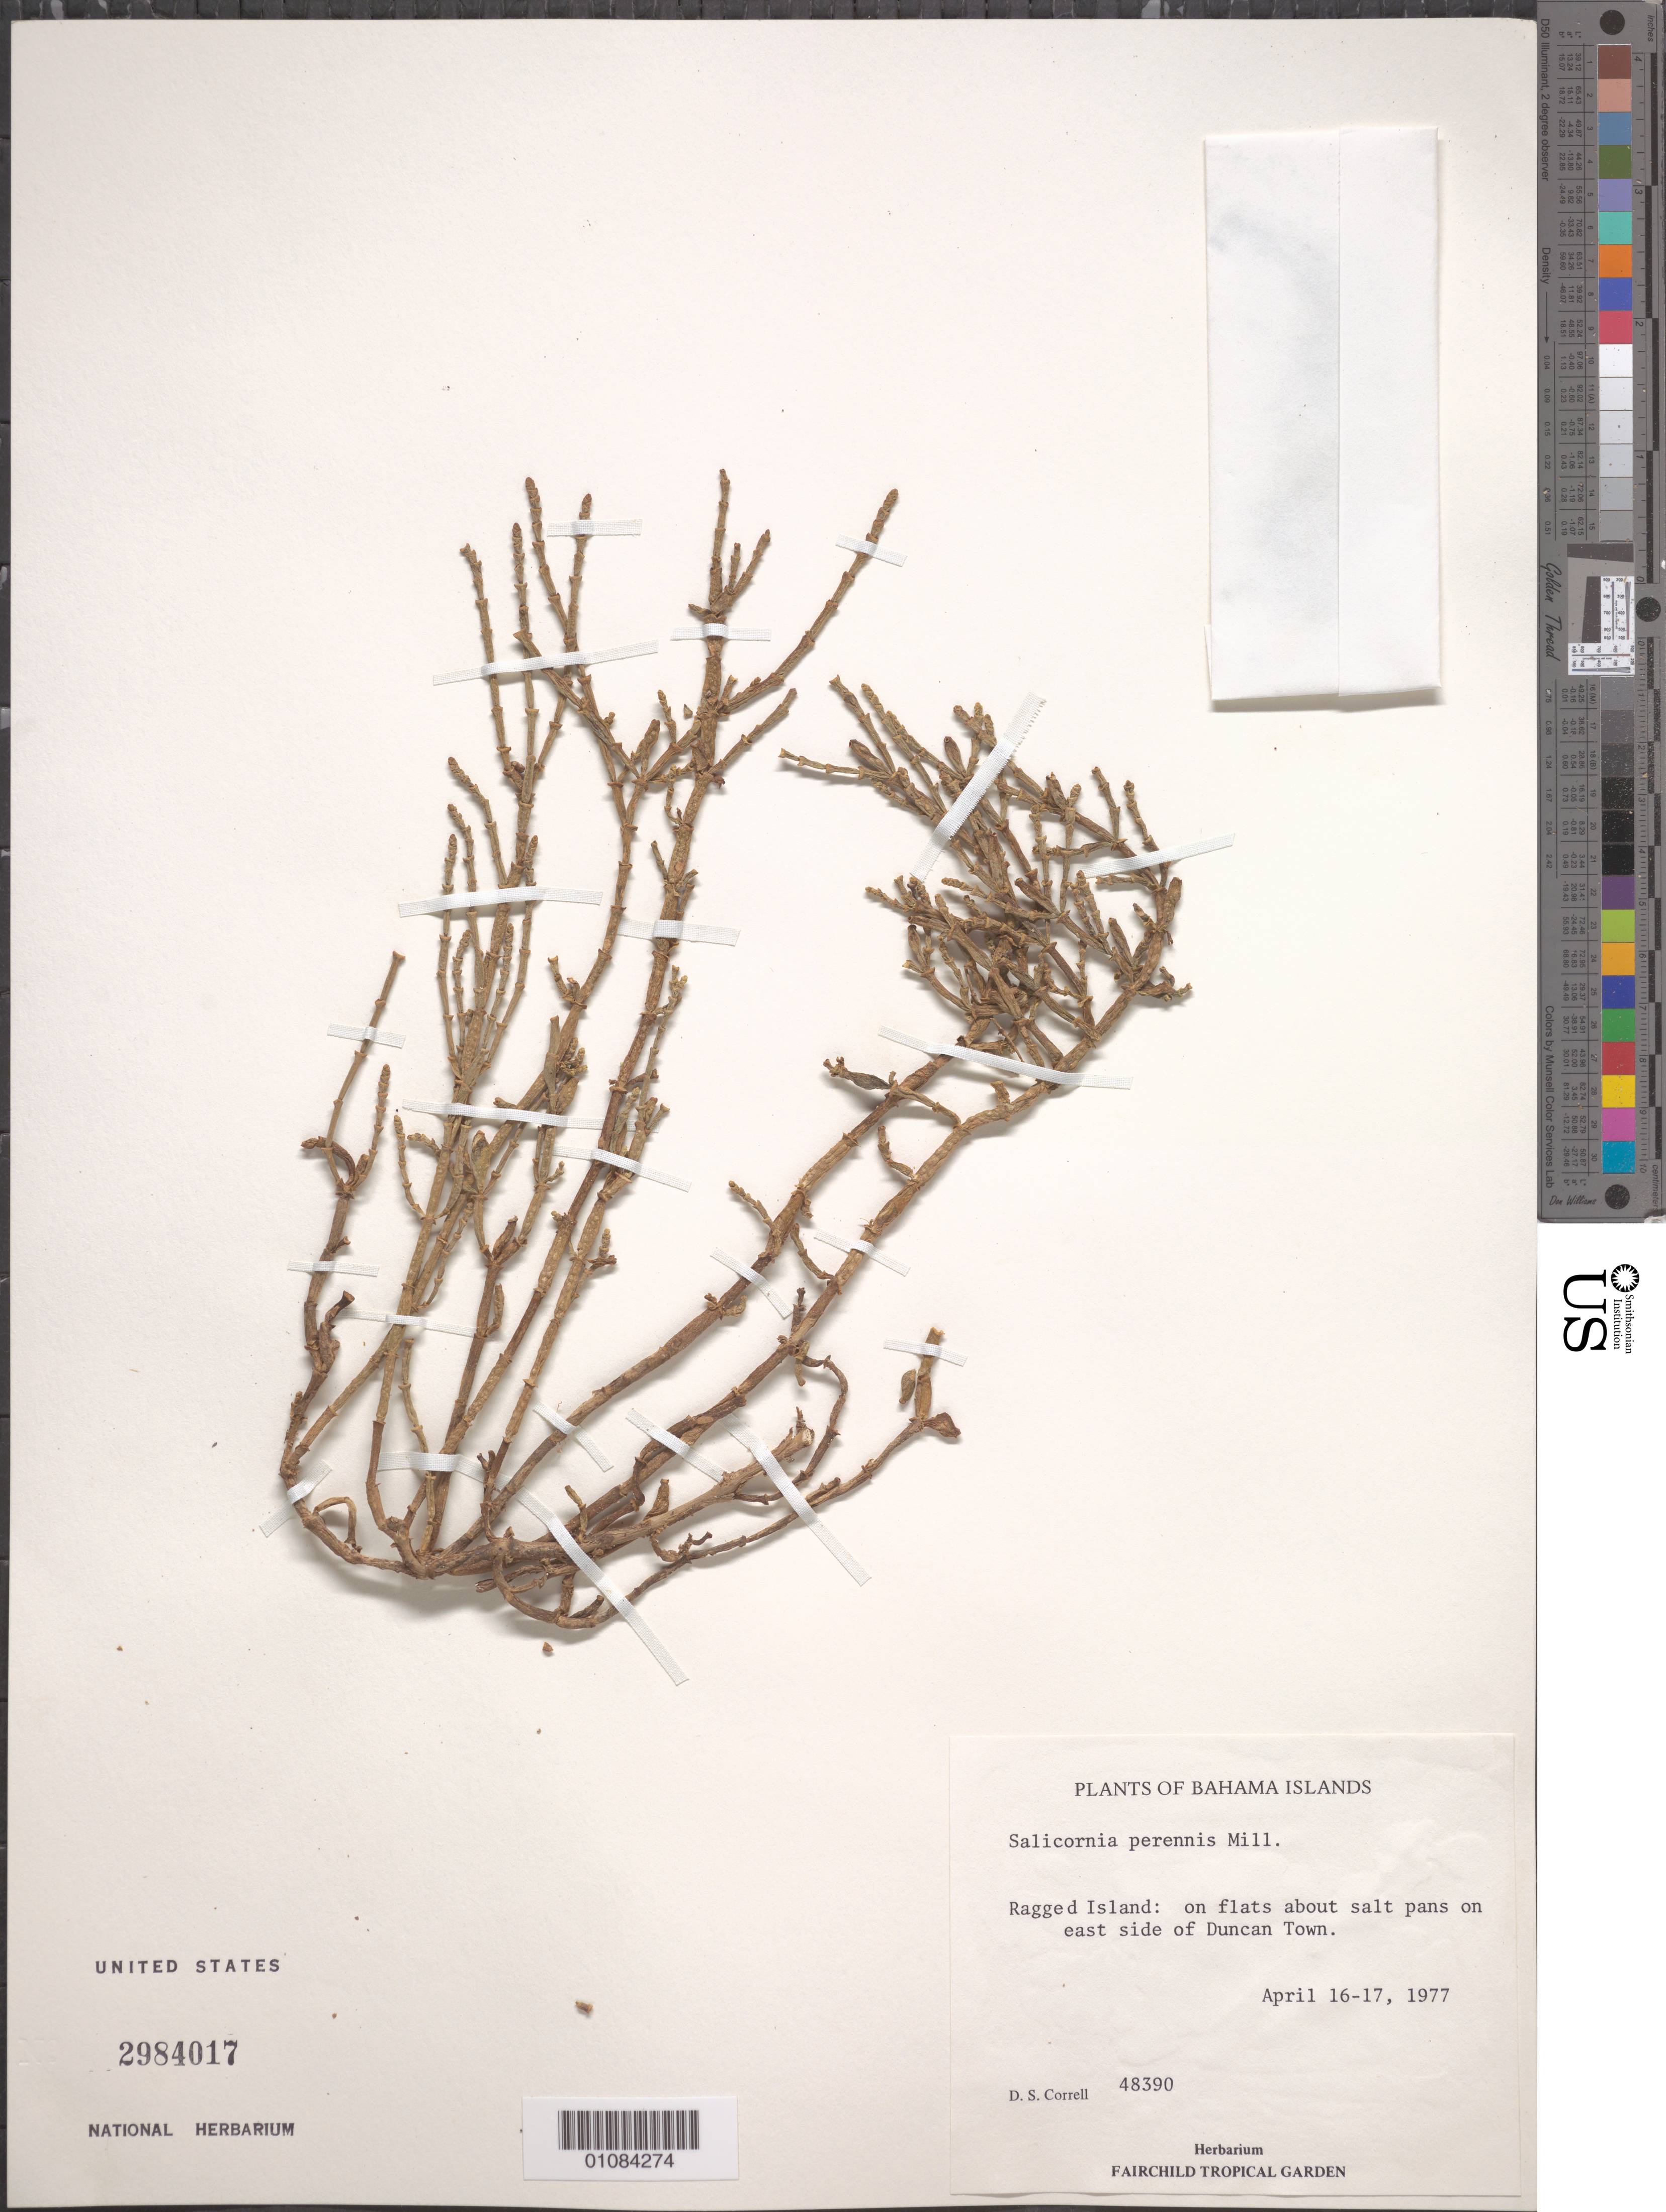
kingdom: Plantae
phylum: Tracheophyta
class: Magnoliopsida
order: Caryophyllales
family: Amaranthaceae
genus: Salicornia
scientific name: Salicornia perennis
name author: Mill.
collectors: D. S. Correll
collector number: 48390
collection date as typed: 16 Apr 1977 to 17 Apr 1977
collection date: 1977-04-16/1977-04-17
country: Bahamas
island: Ragged I.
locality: Ragged IslandL on flats about salt pans on east side of Duncan Town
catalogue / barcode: US 2984017